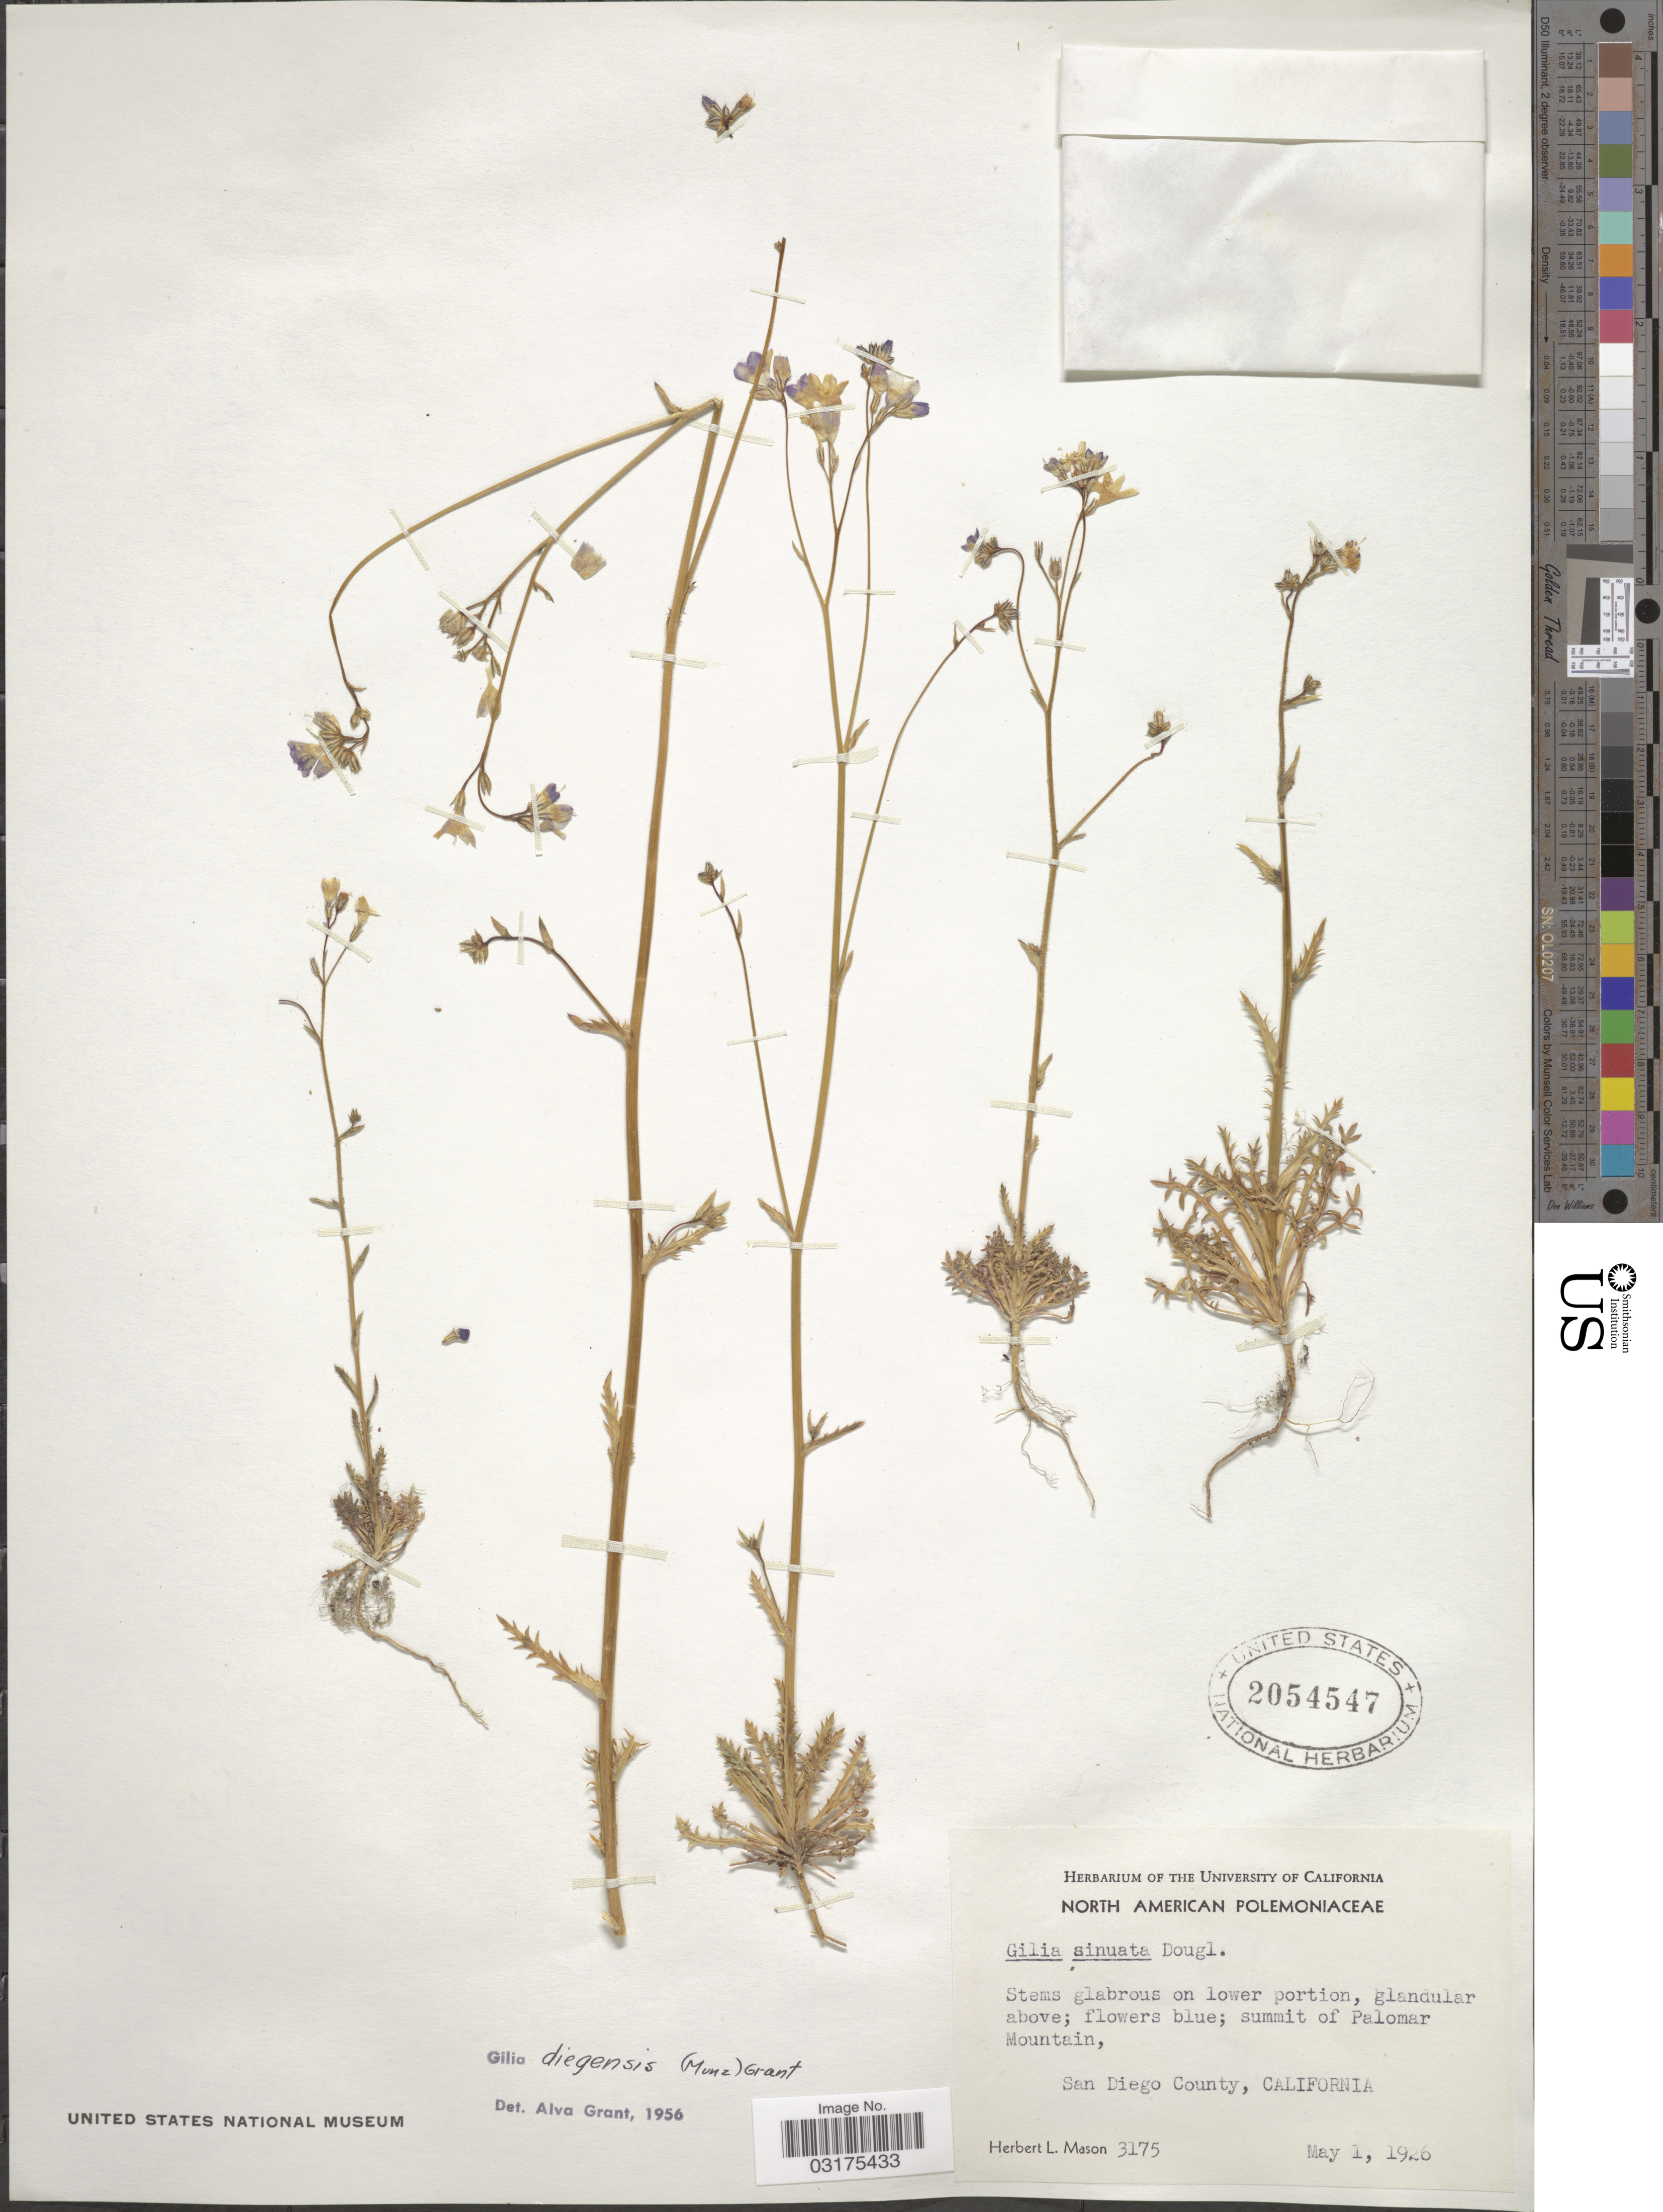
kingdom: Plantae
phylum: Tracheophyta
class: Magnoliopsida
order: Ericales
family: Polemoniaceae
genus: Gilia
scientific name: Gilia diegensis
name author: (Munz) A.D. Grant & V.E. Grant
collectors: H. L. Mason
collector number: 3175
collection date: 1926-05-01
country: United States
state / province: California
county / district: San Diego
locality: Summit of Palomar Mountain, San Diego County, California.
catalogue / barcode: US 2054547